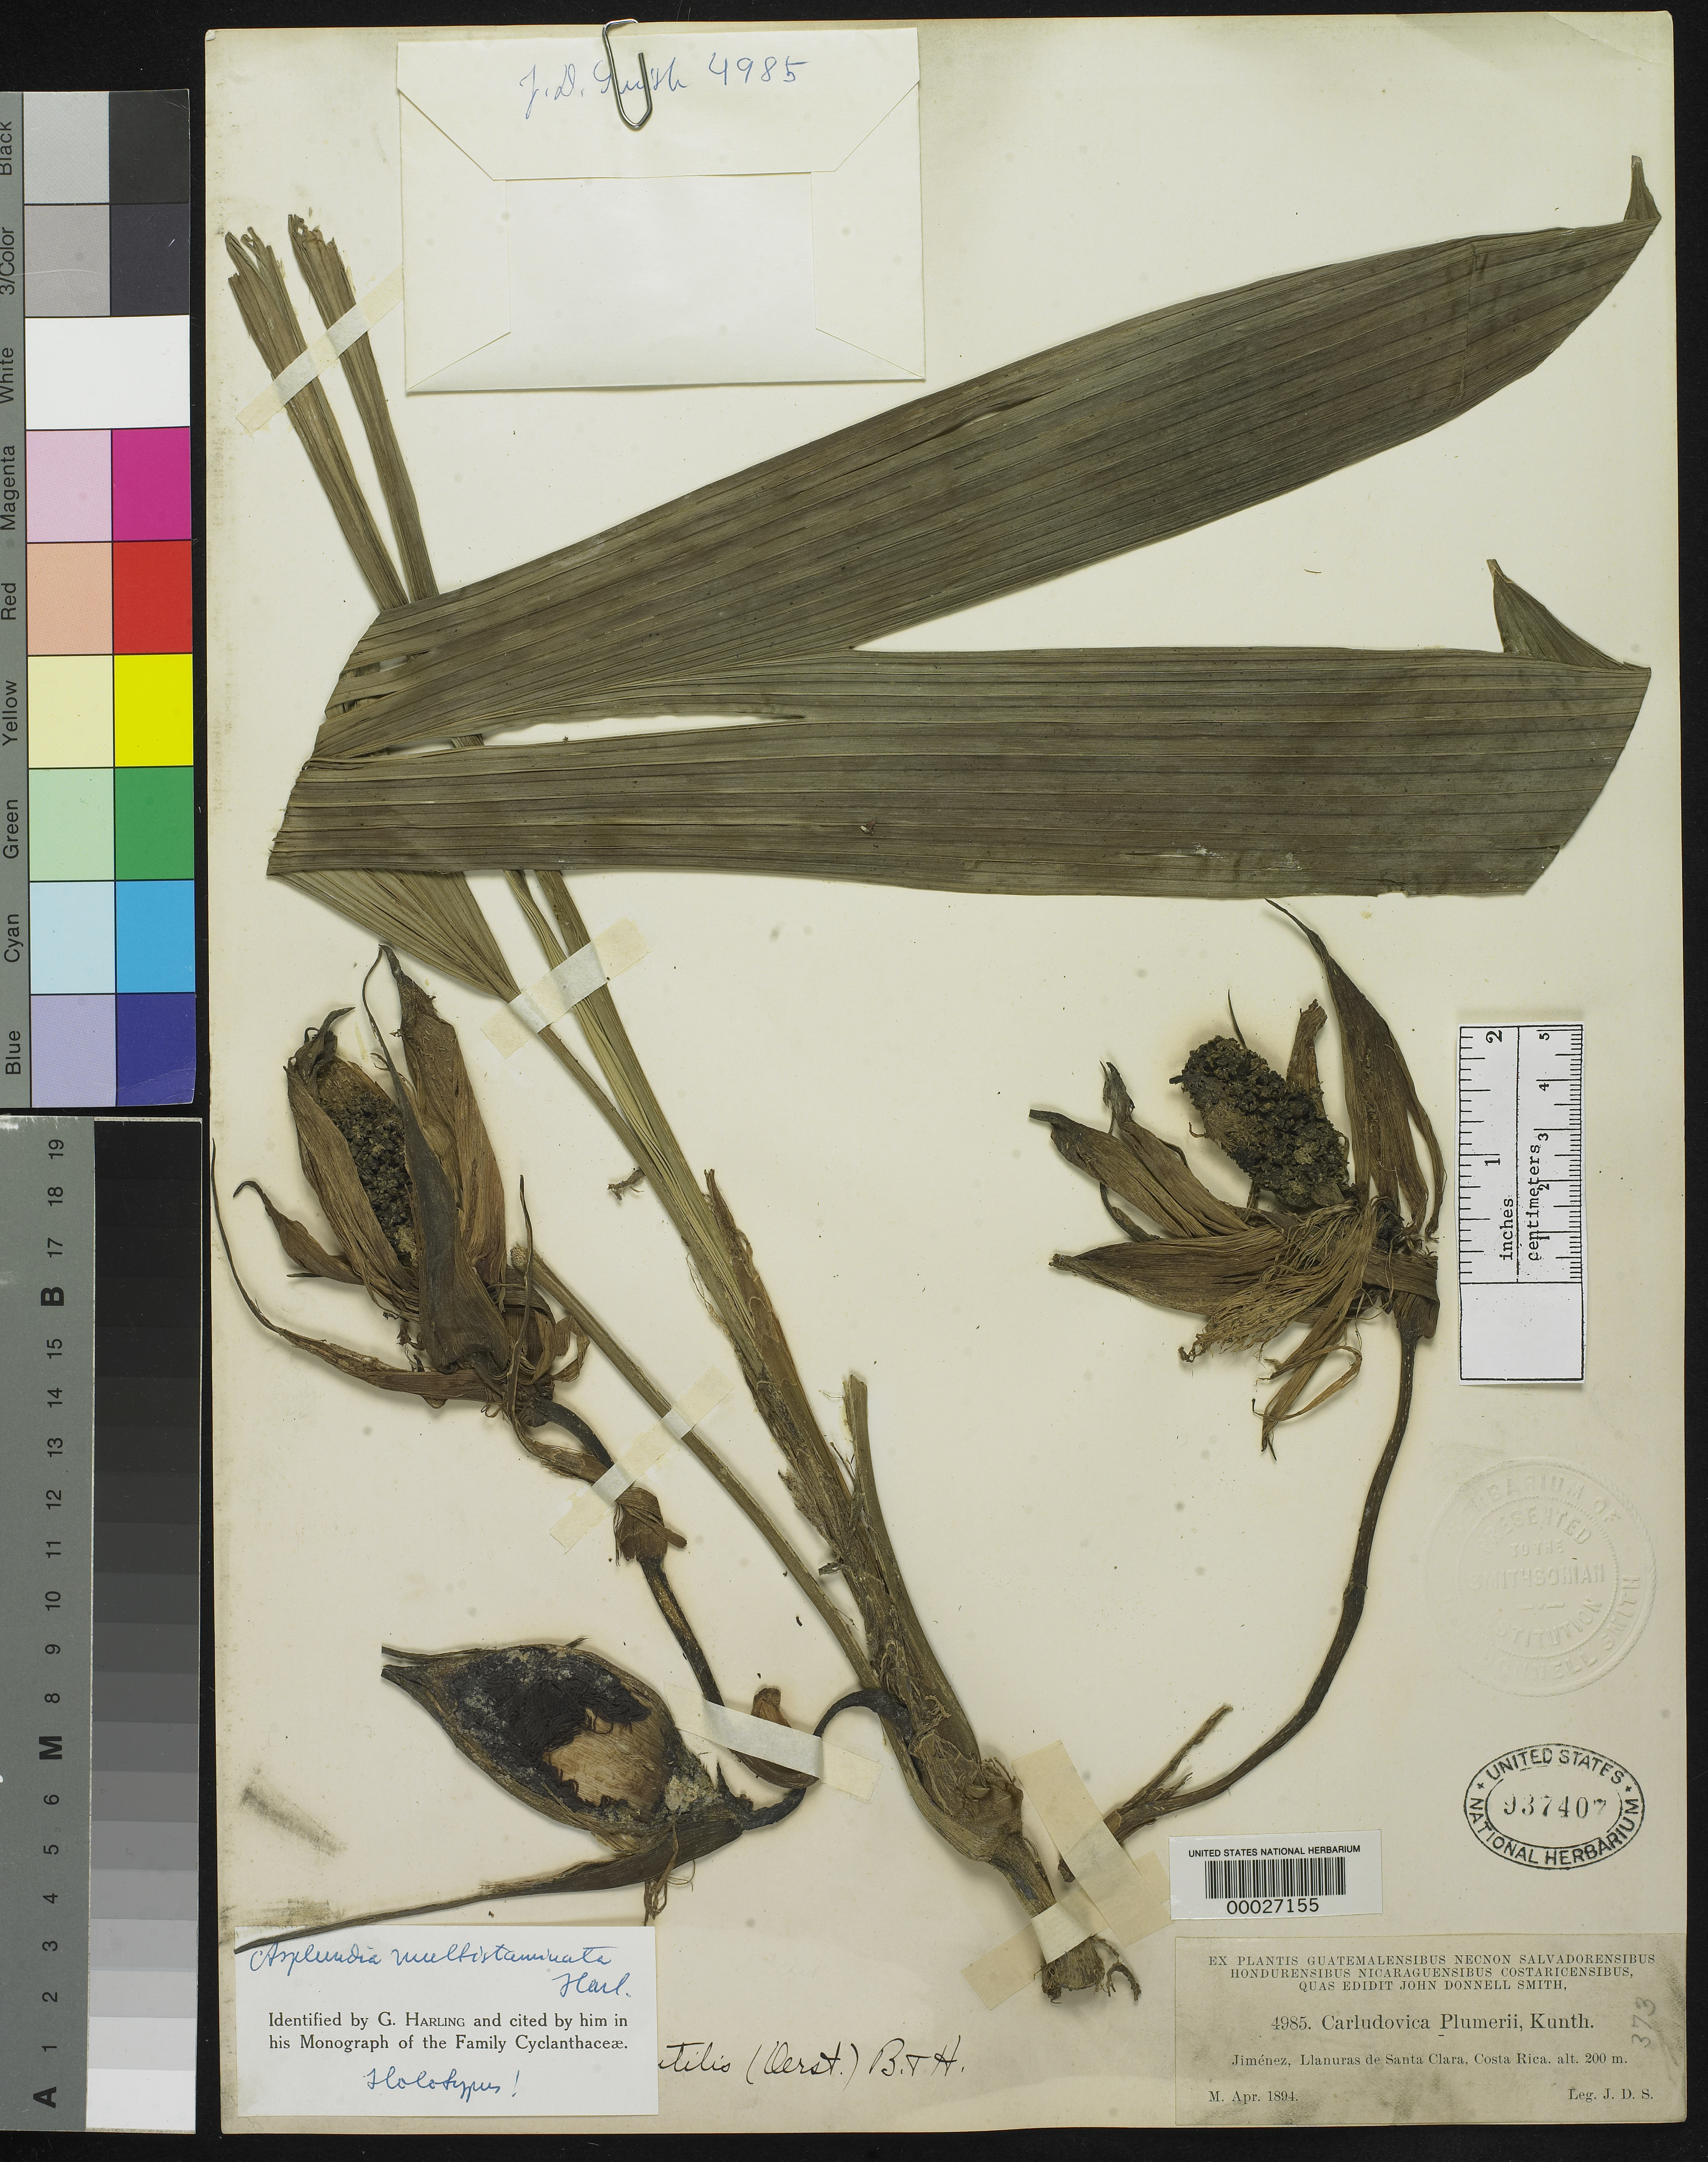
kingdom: Plantae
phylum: Tracheophyta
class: Liliopsida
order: Pandanales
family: Cyclanthaceae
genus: Asplundia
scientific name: Asplundia multistaminata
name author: Harling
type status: Holotype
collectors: J. Donnell Smith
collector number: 4985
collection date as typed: Apr 1894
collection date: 1894-04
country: Costa Rica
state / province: Cartago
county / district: Jimenez Canton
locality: Plains of Santa Clara.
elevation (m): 200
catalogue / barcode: US 937407